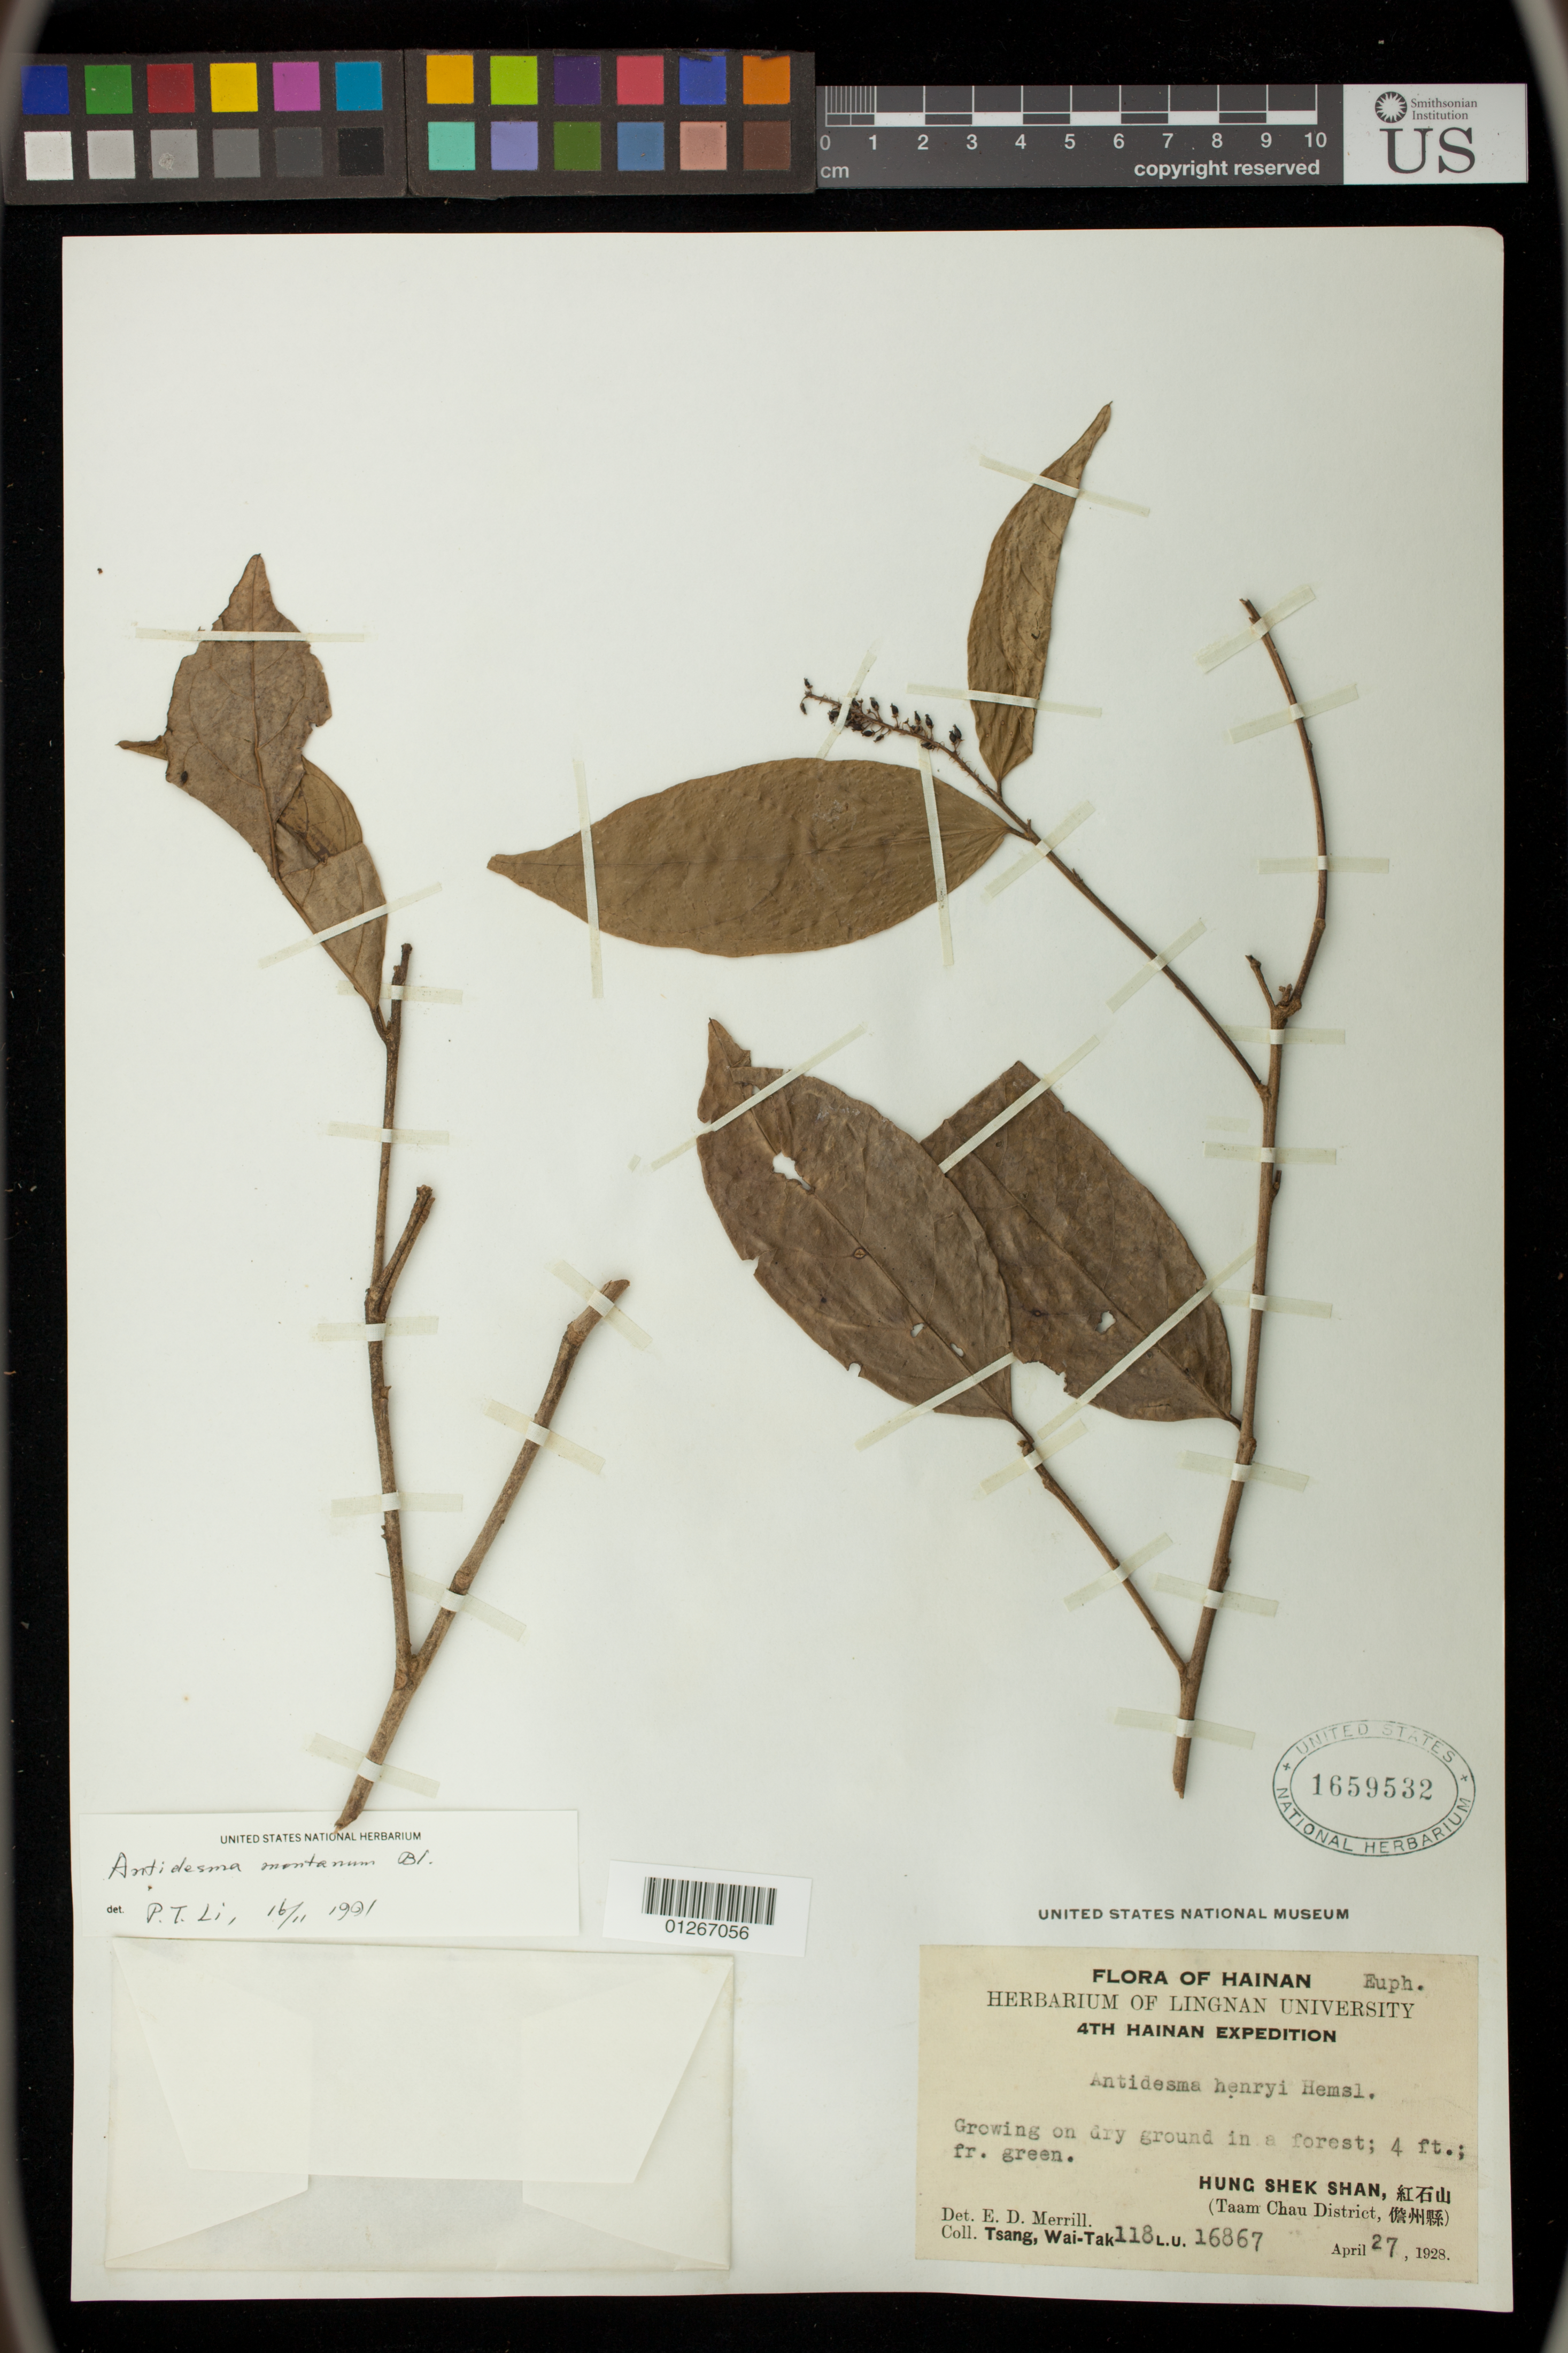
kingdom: Plantae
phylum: Tracheophyta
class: Magnoliopsida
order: Malpighiales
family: Phyllanthaceae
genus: Antidesma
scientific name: Antidesma montanum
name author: Blume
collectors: W. T. Tsang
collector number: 118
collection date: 1928-04-27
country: China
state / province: Hainan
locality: Hung Shek Shan, Taam Chau District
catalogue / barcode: US 1659532